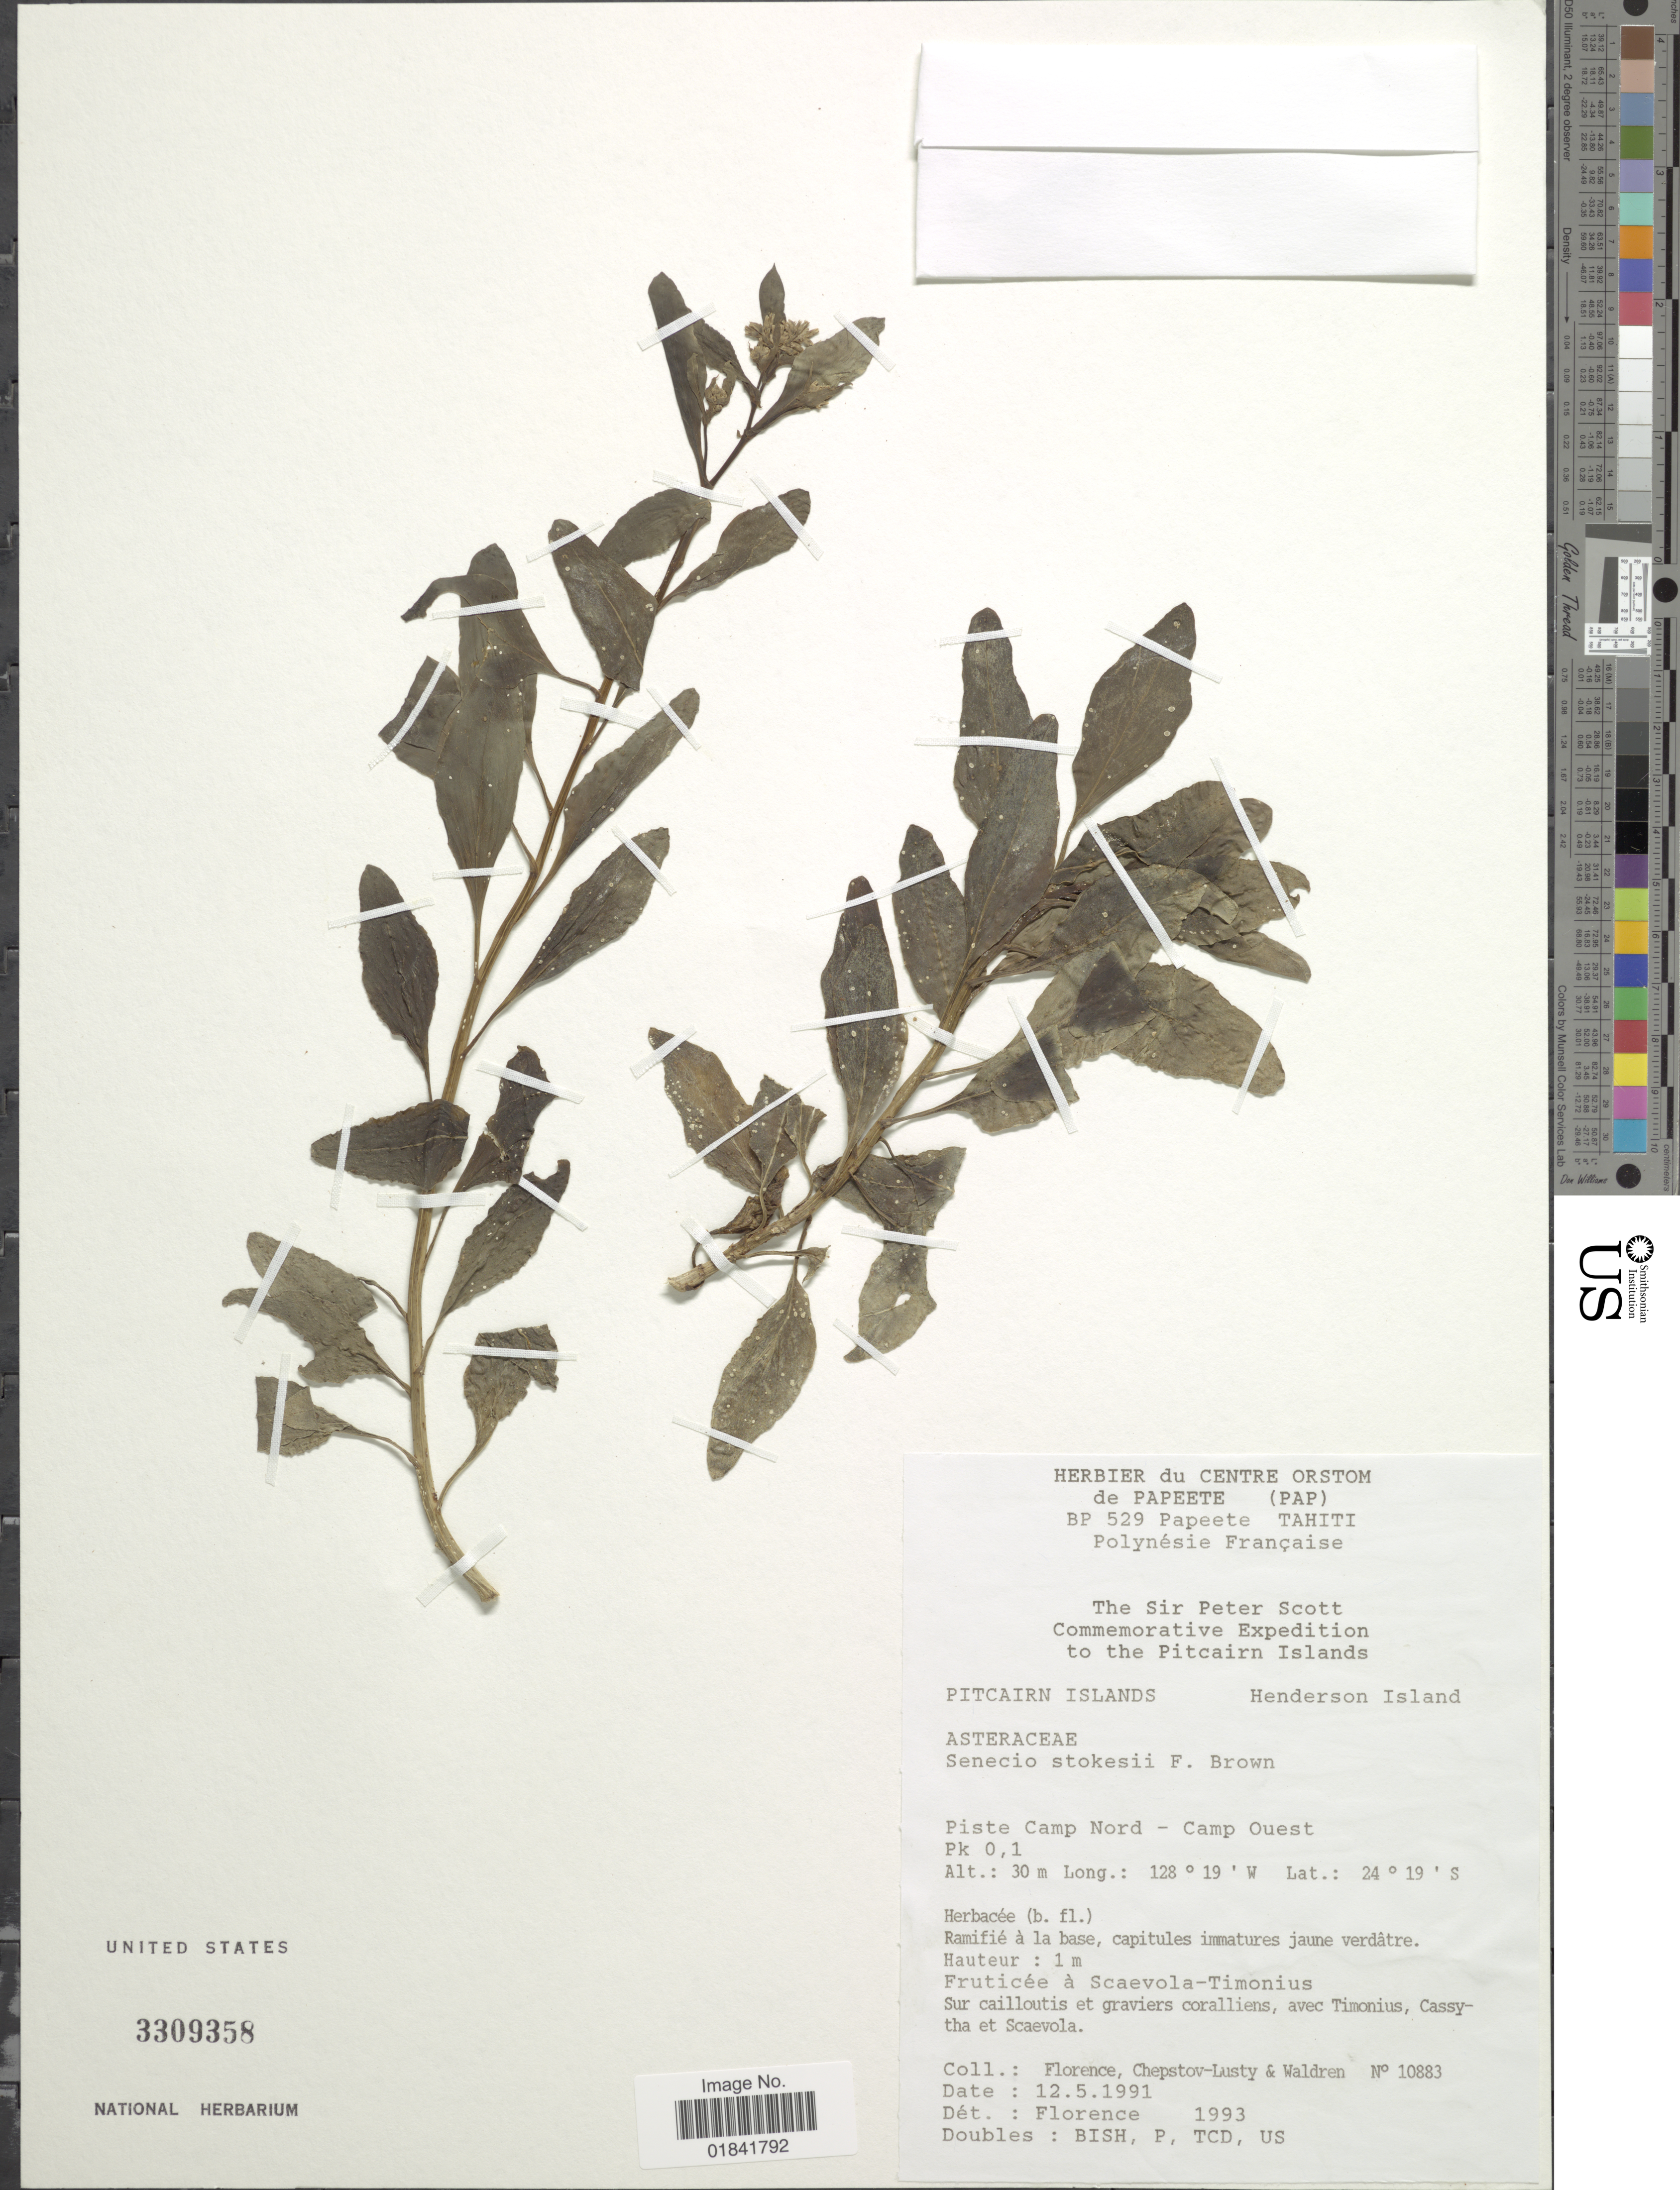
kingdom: Plantae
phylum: Tracheophyta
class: Magnoliopsida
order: Asterales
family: Asteraceae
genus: Senecio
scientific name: Senecio stokesii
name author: F. Br.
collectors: -. Florence, -. Chepstov-lusty & Waldren, --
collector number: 10883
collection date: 1991-05-12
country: Pitcairn Islands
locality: Henderson Island, Piste Camp Nord, Camp Ouest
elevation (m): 30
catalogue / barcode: US 3309358